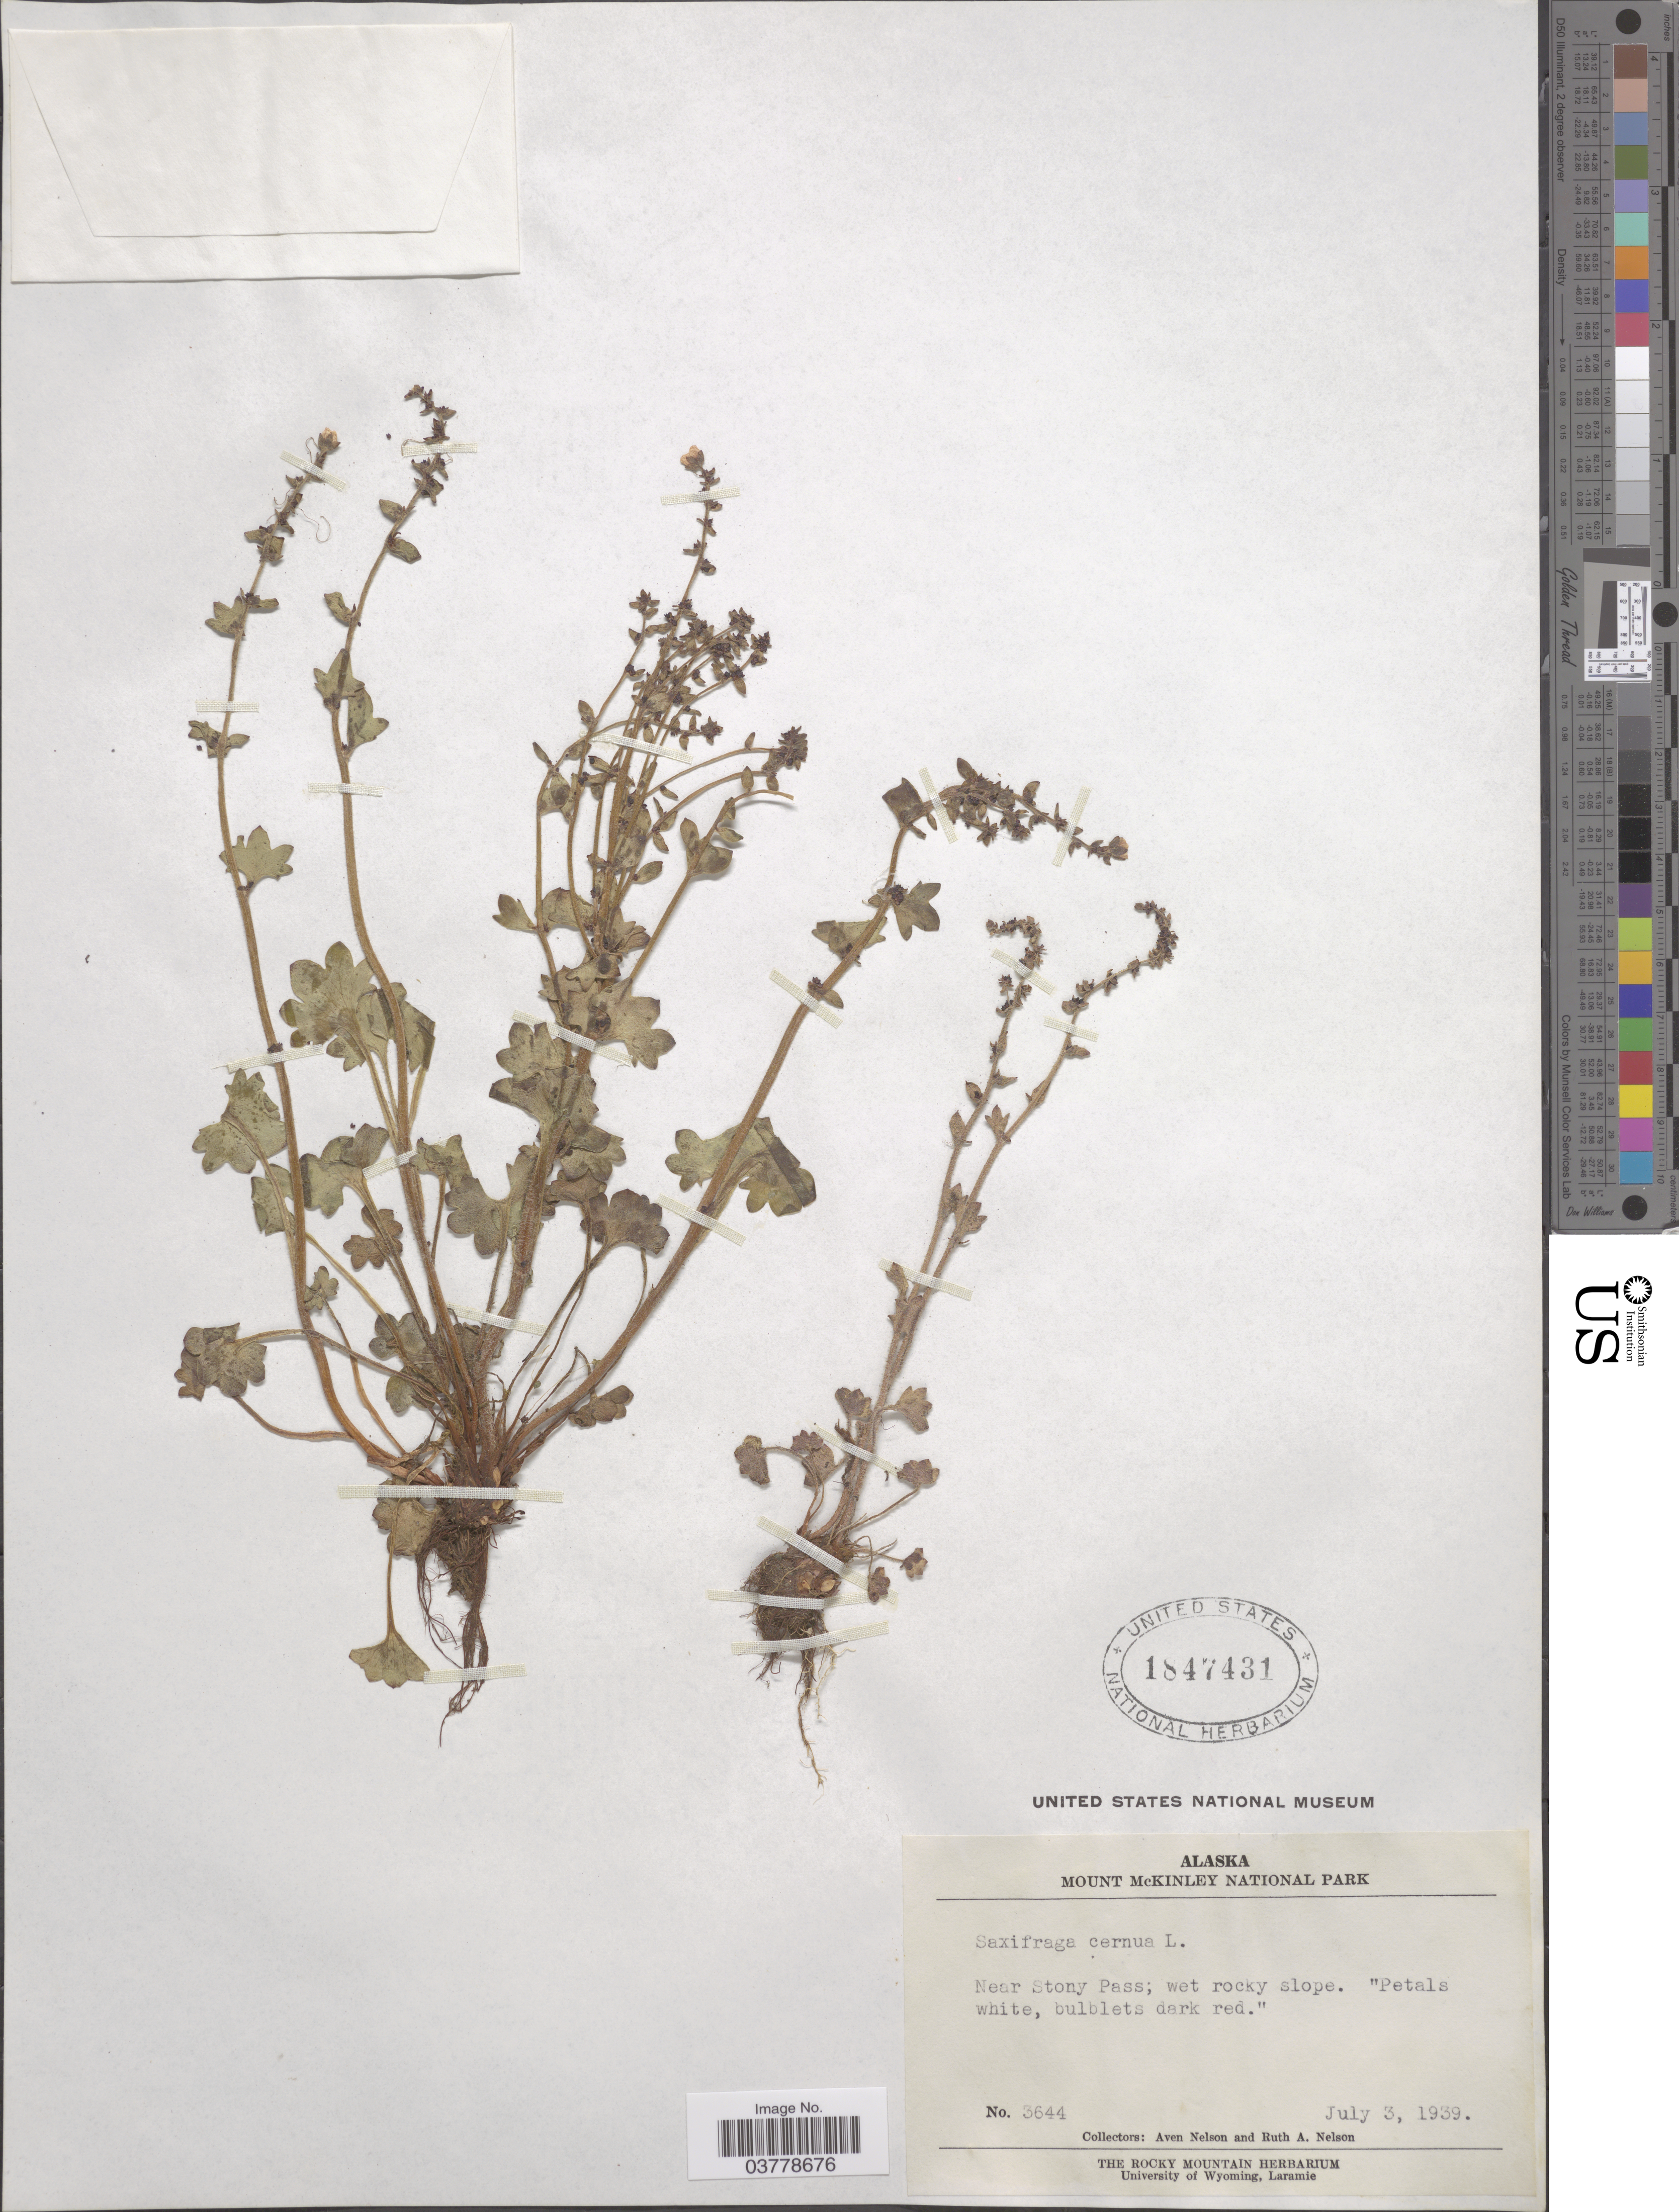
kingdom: Plantae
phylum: Tracheophyta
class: Magnoliopsida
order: Saxifragales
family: Saxifragaceae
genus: Saxifraga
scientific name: Saxifraga cernua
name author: L.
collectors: A. Nelson & R. A. Nelson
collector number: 3644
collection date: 1939-07-03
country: United States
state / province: Alaska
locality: Mount McKinley National Park. Near Stony Pass.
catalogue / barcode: US 1847431